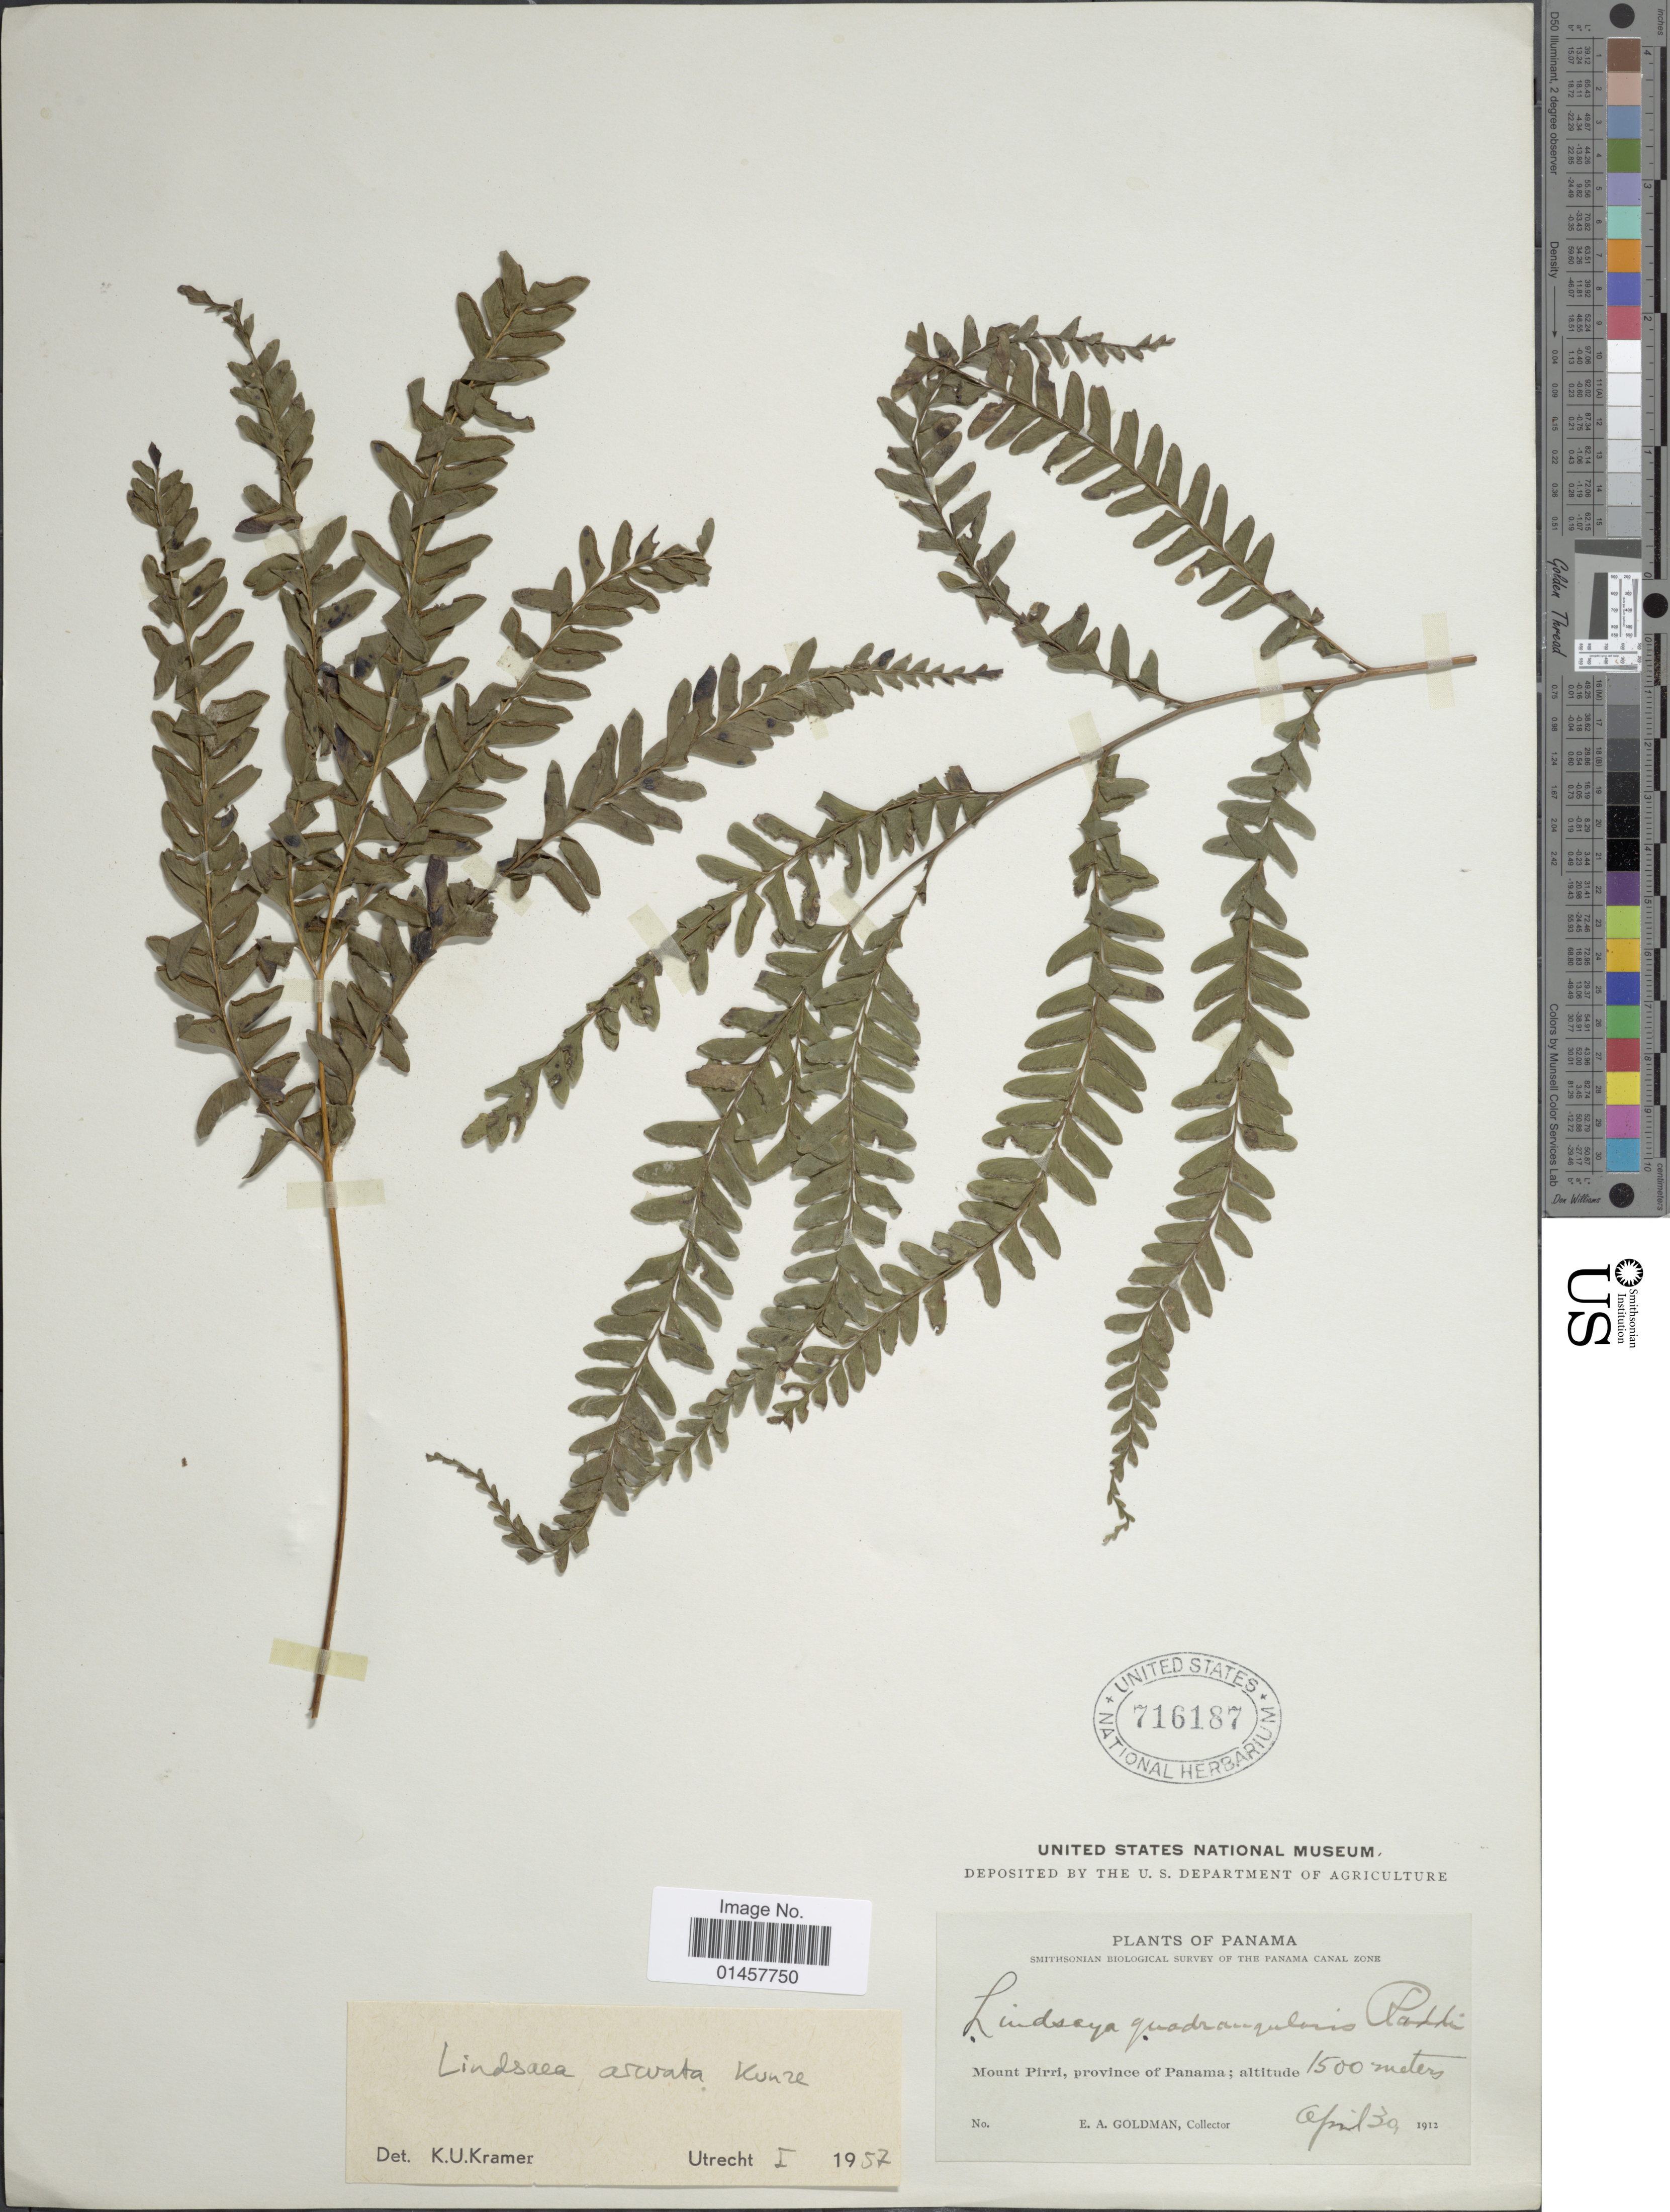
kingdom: Plantae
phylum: Tracheophyta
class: Polypodiopsida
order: Polypodiales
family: Lindsaeaceae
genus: Lindsaea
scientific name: Lindsaea arcuata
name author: Kunze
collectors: E. A. Goldman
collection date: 1912-04-30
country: Panama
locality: Panama, Mount Pirri, province of Panama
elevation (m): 1500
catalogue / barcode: US 716187